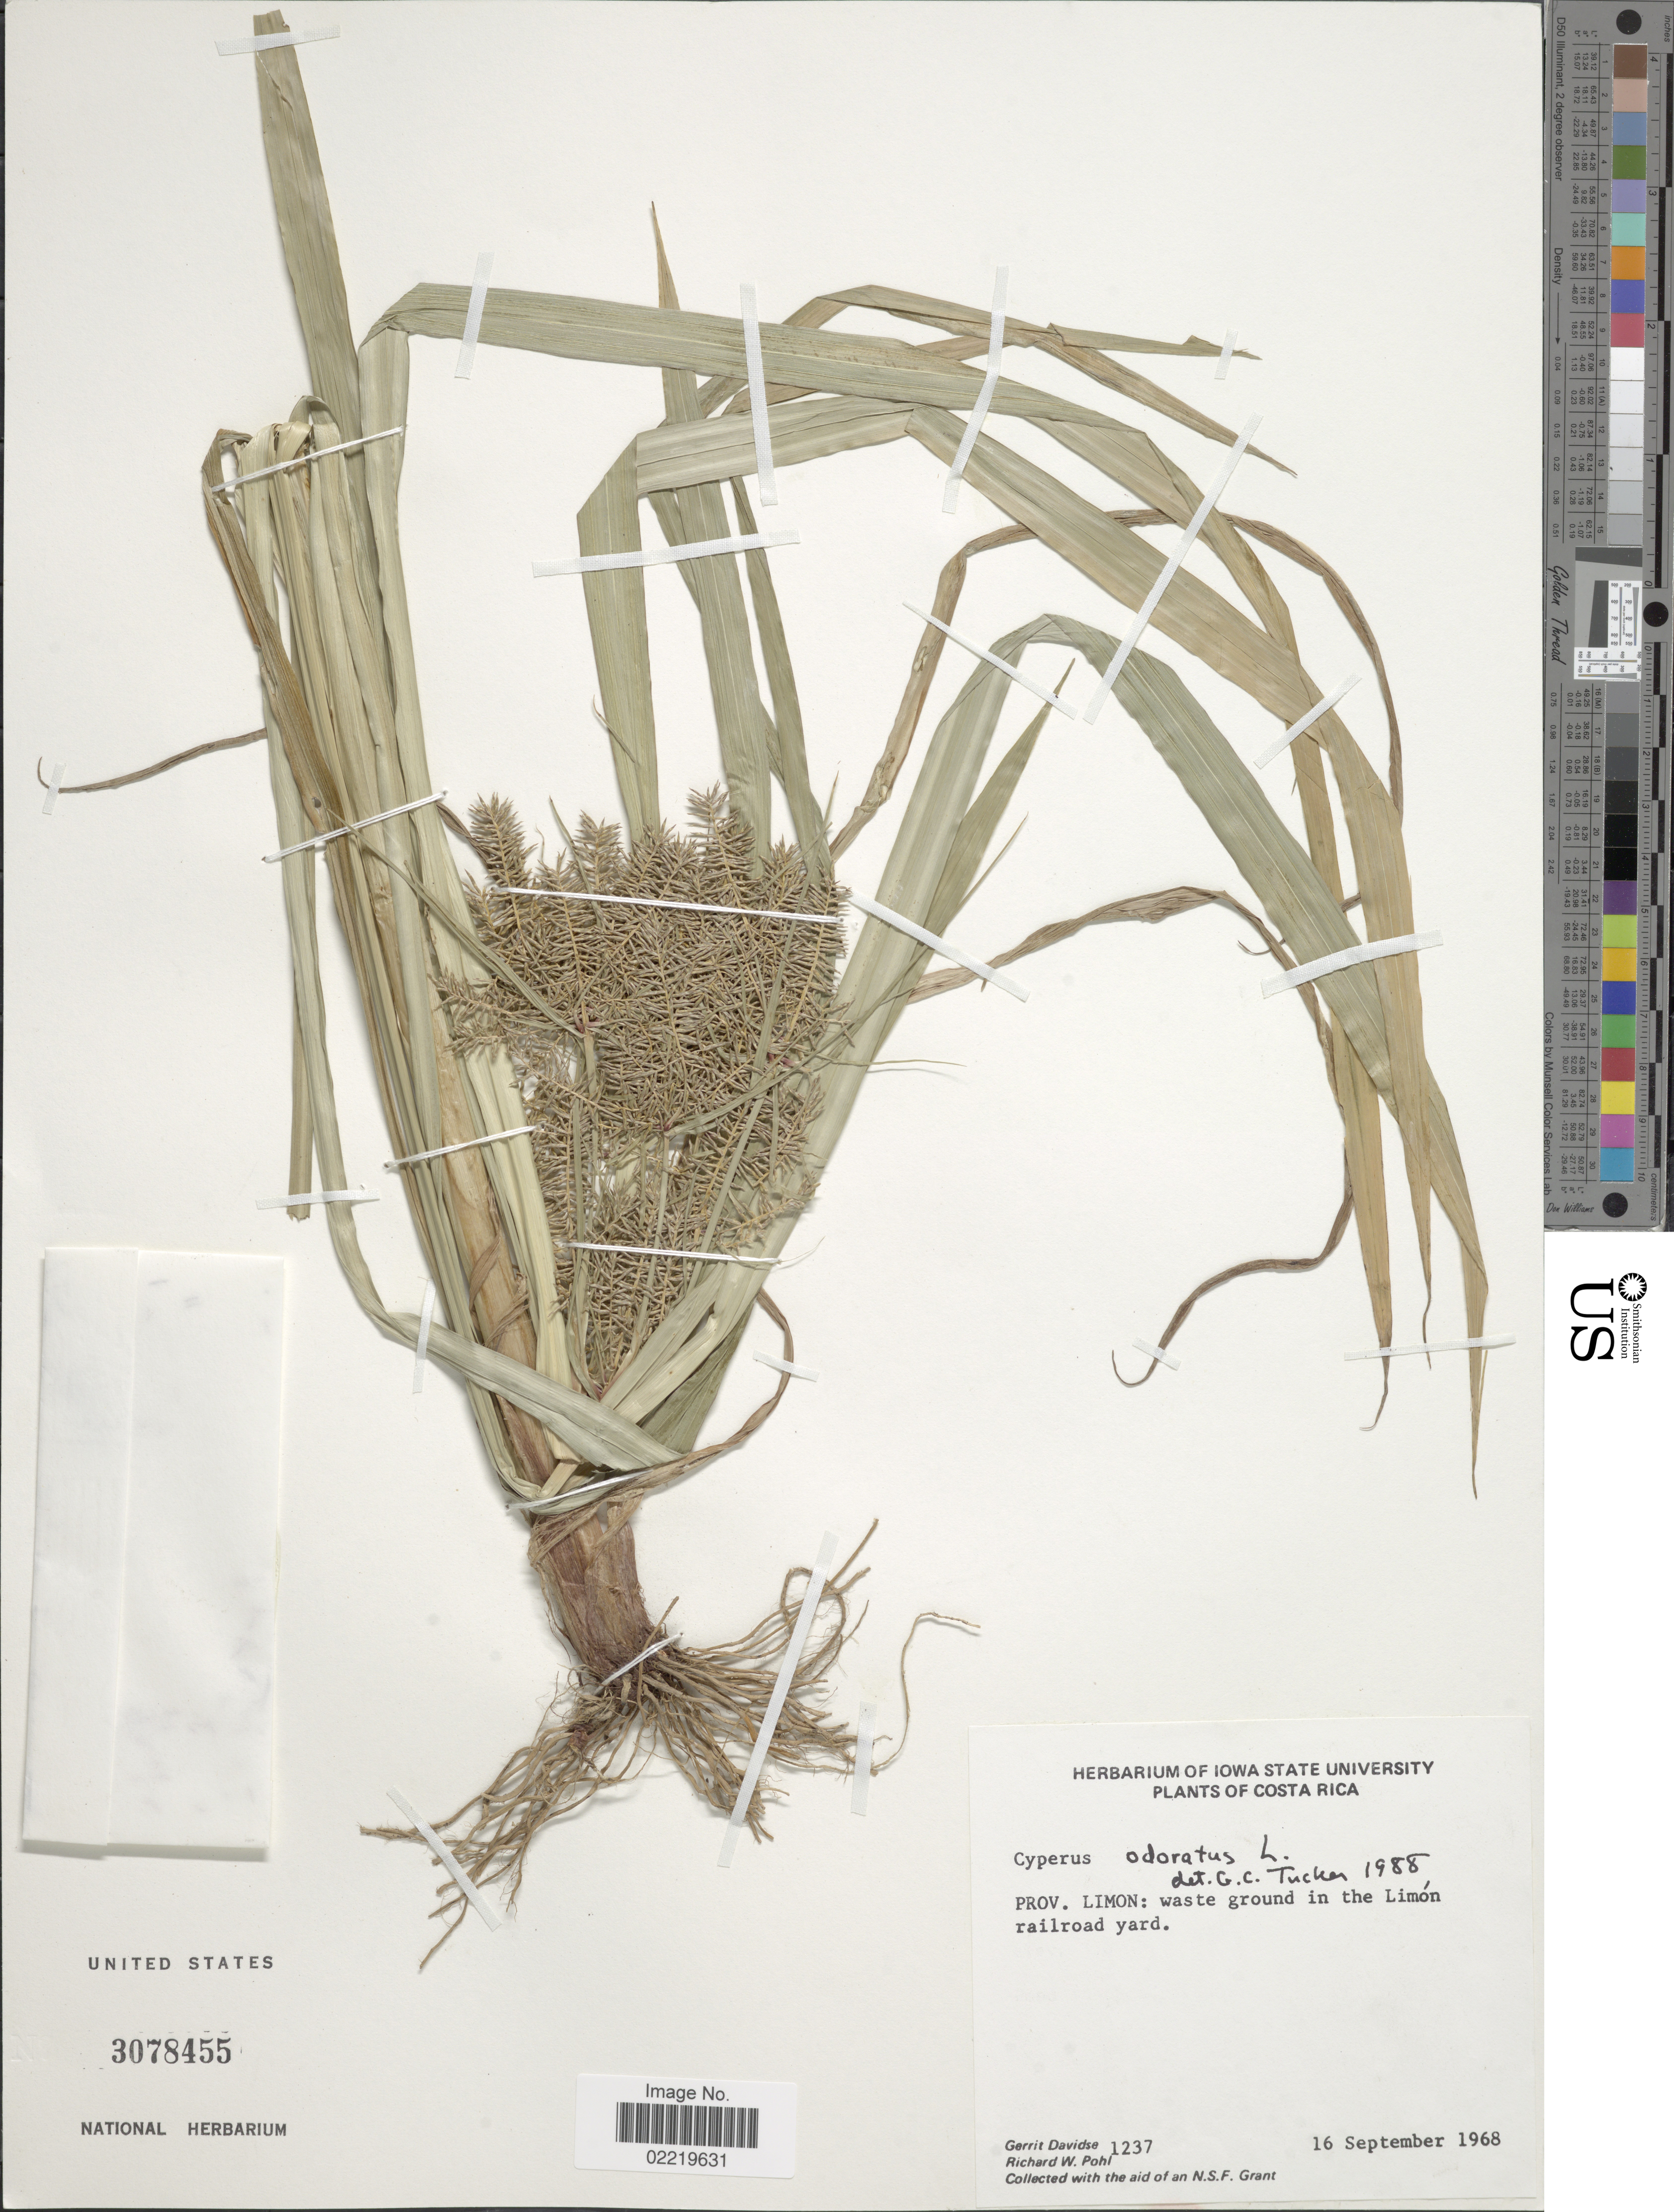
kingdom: Plantae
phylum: Tracheophyta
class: Liliopsida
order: Poales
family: Cyperaceae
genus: Cyperus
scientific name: Cyperus odoratus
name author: L.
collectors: G. Davidse & R. W. Pohl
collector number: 1237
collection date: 1968-09-16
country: Costa Rica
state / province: Limón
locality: Waste ground in the Limon railroad yard.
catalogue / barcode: US 3078455